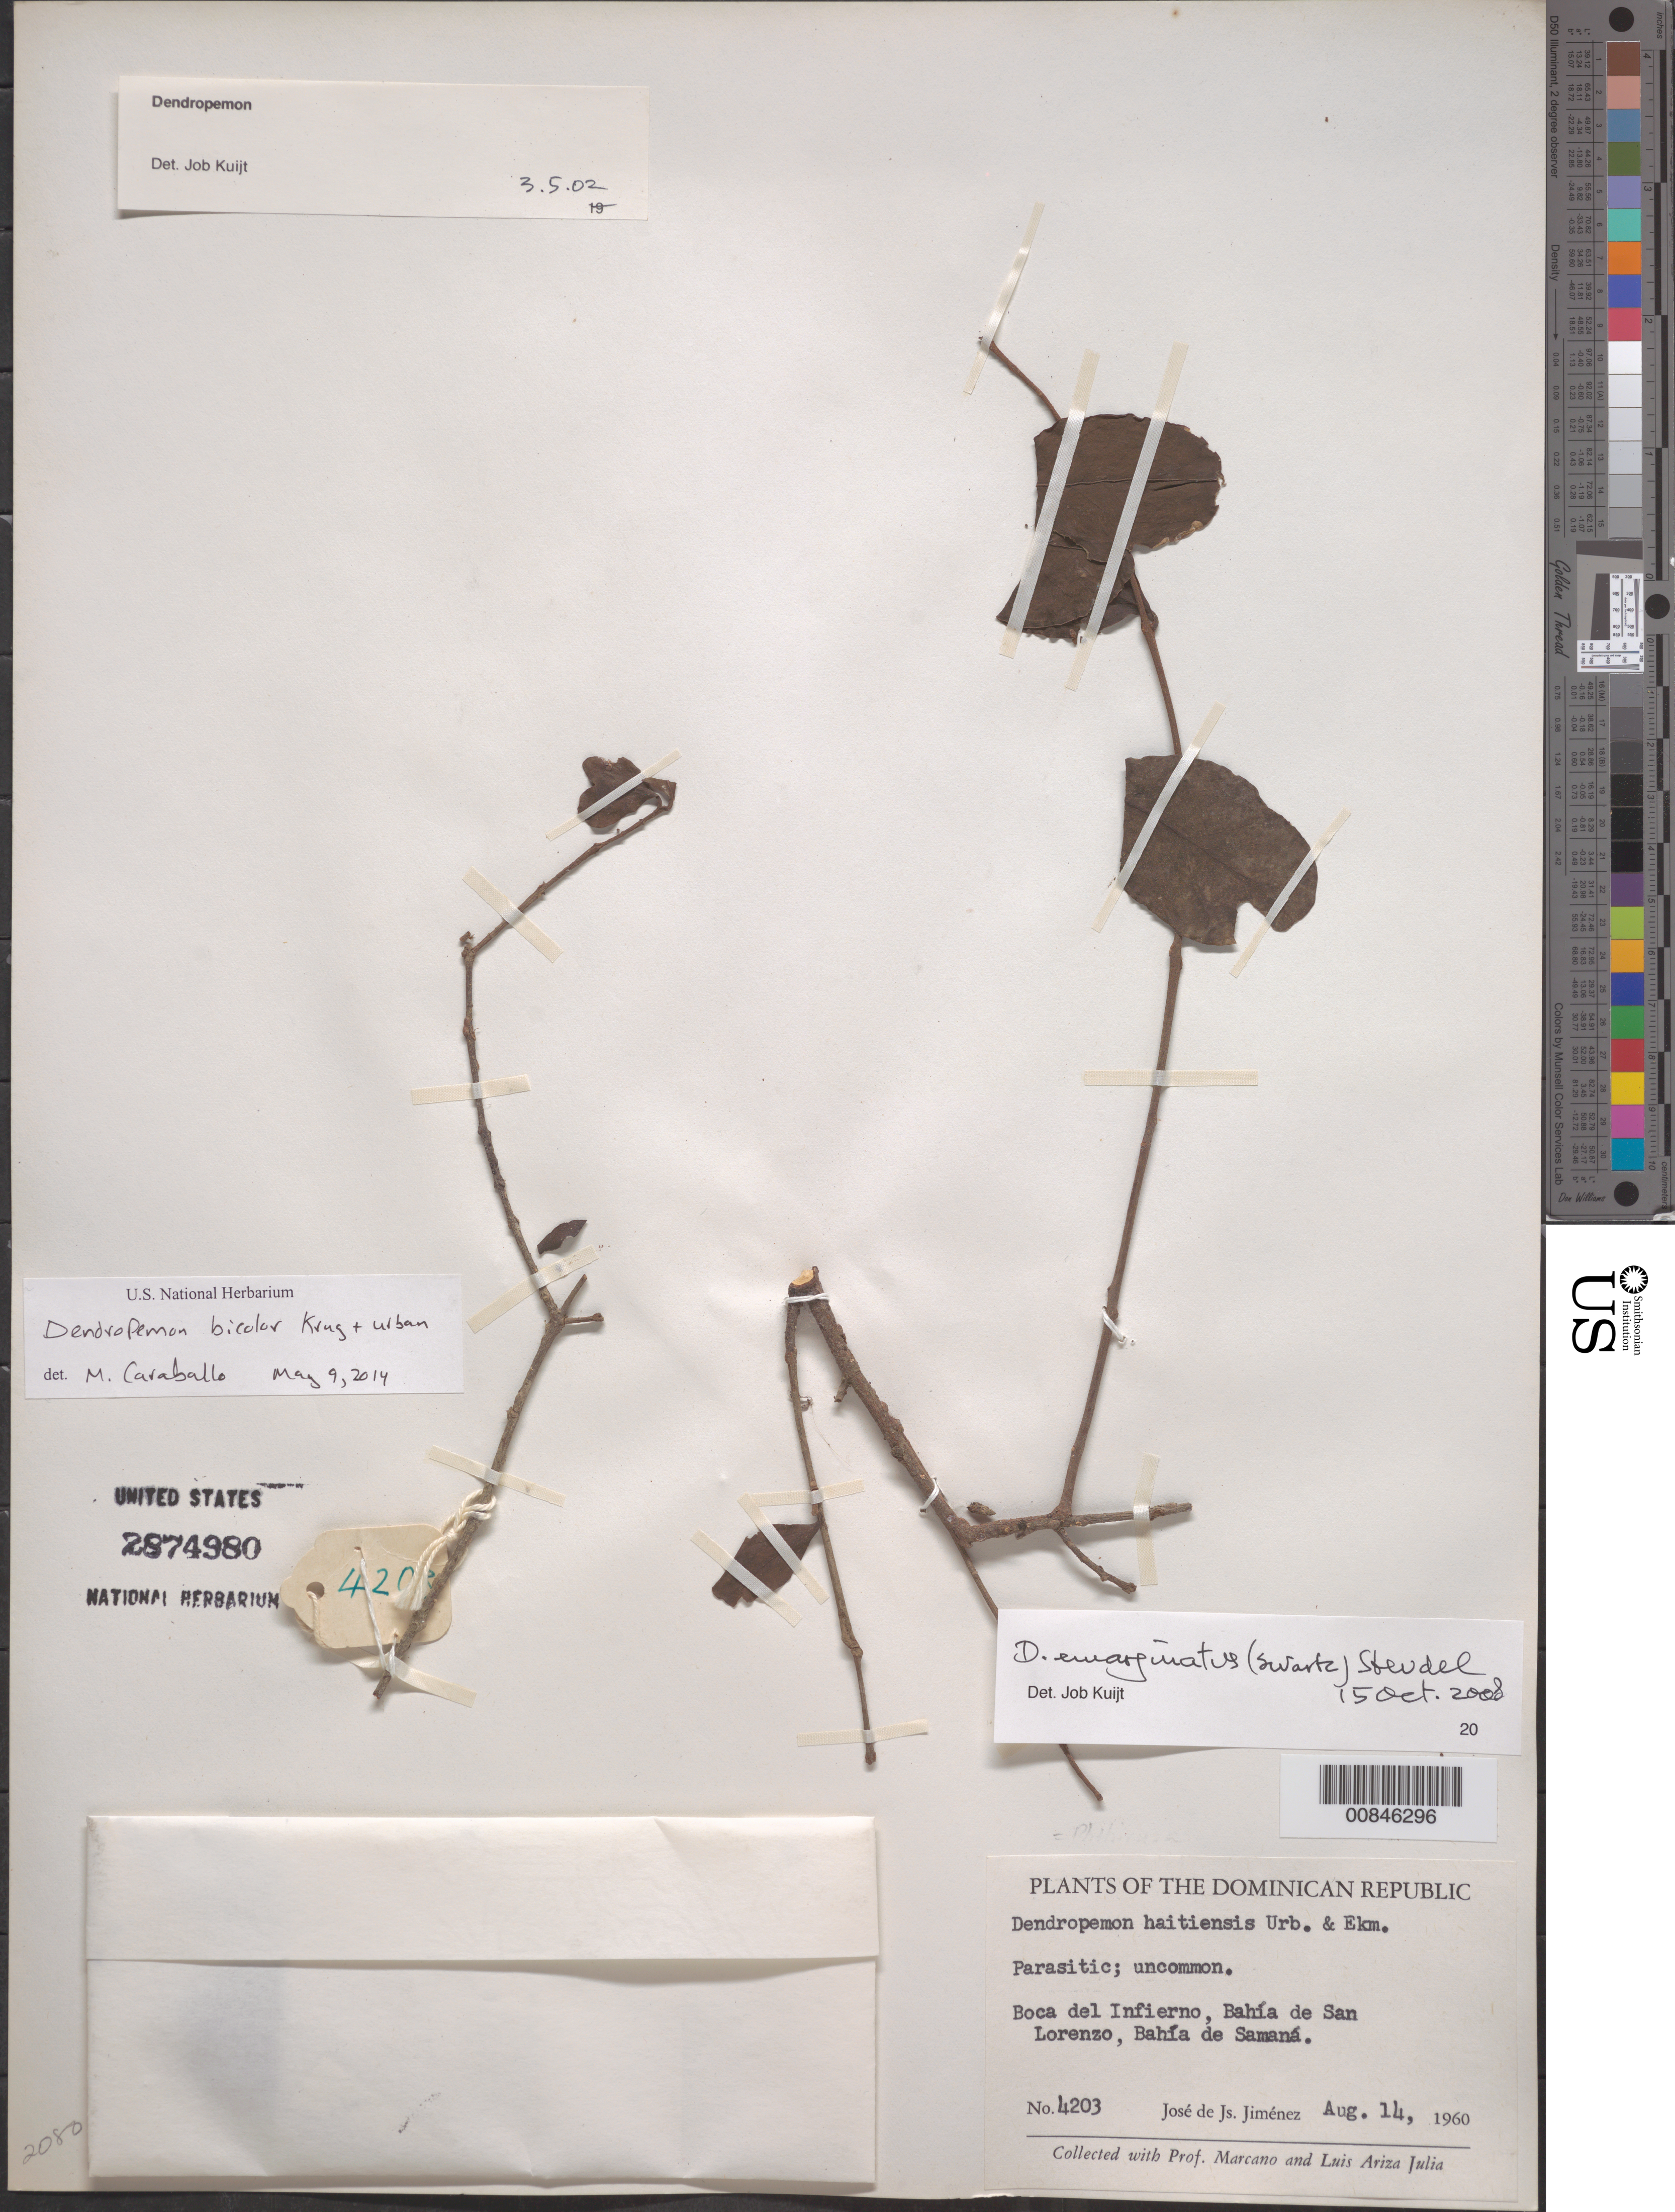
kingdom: Plantae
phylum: Tracheophyta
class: Magnoliopsida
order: Santalales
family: Loranthaceae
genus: Dendropemon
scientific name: Dendropemon bicolor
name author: Krug & Urb.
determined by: Caraballo-Ortiz, Marcos A., (MISS), University of Mississippi (UNITED STATES)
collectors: J. J. Jiménez, E. J. Marcano F. & L. Ariza-Julia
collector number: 4203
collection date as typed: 14 Aug 1960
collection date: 1960-08-14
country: Dominican Republic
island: Hispaniola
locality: Boca del Infirno, Bahía de San Lorenzo, Bahía de Samaná.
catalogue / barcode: US 2874980